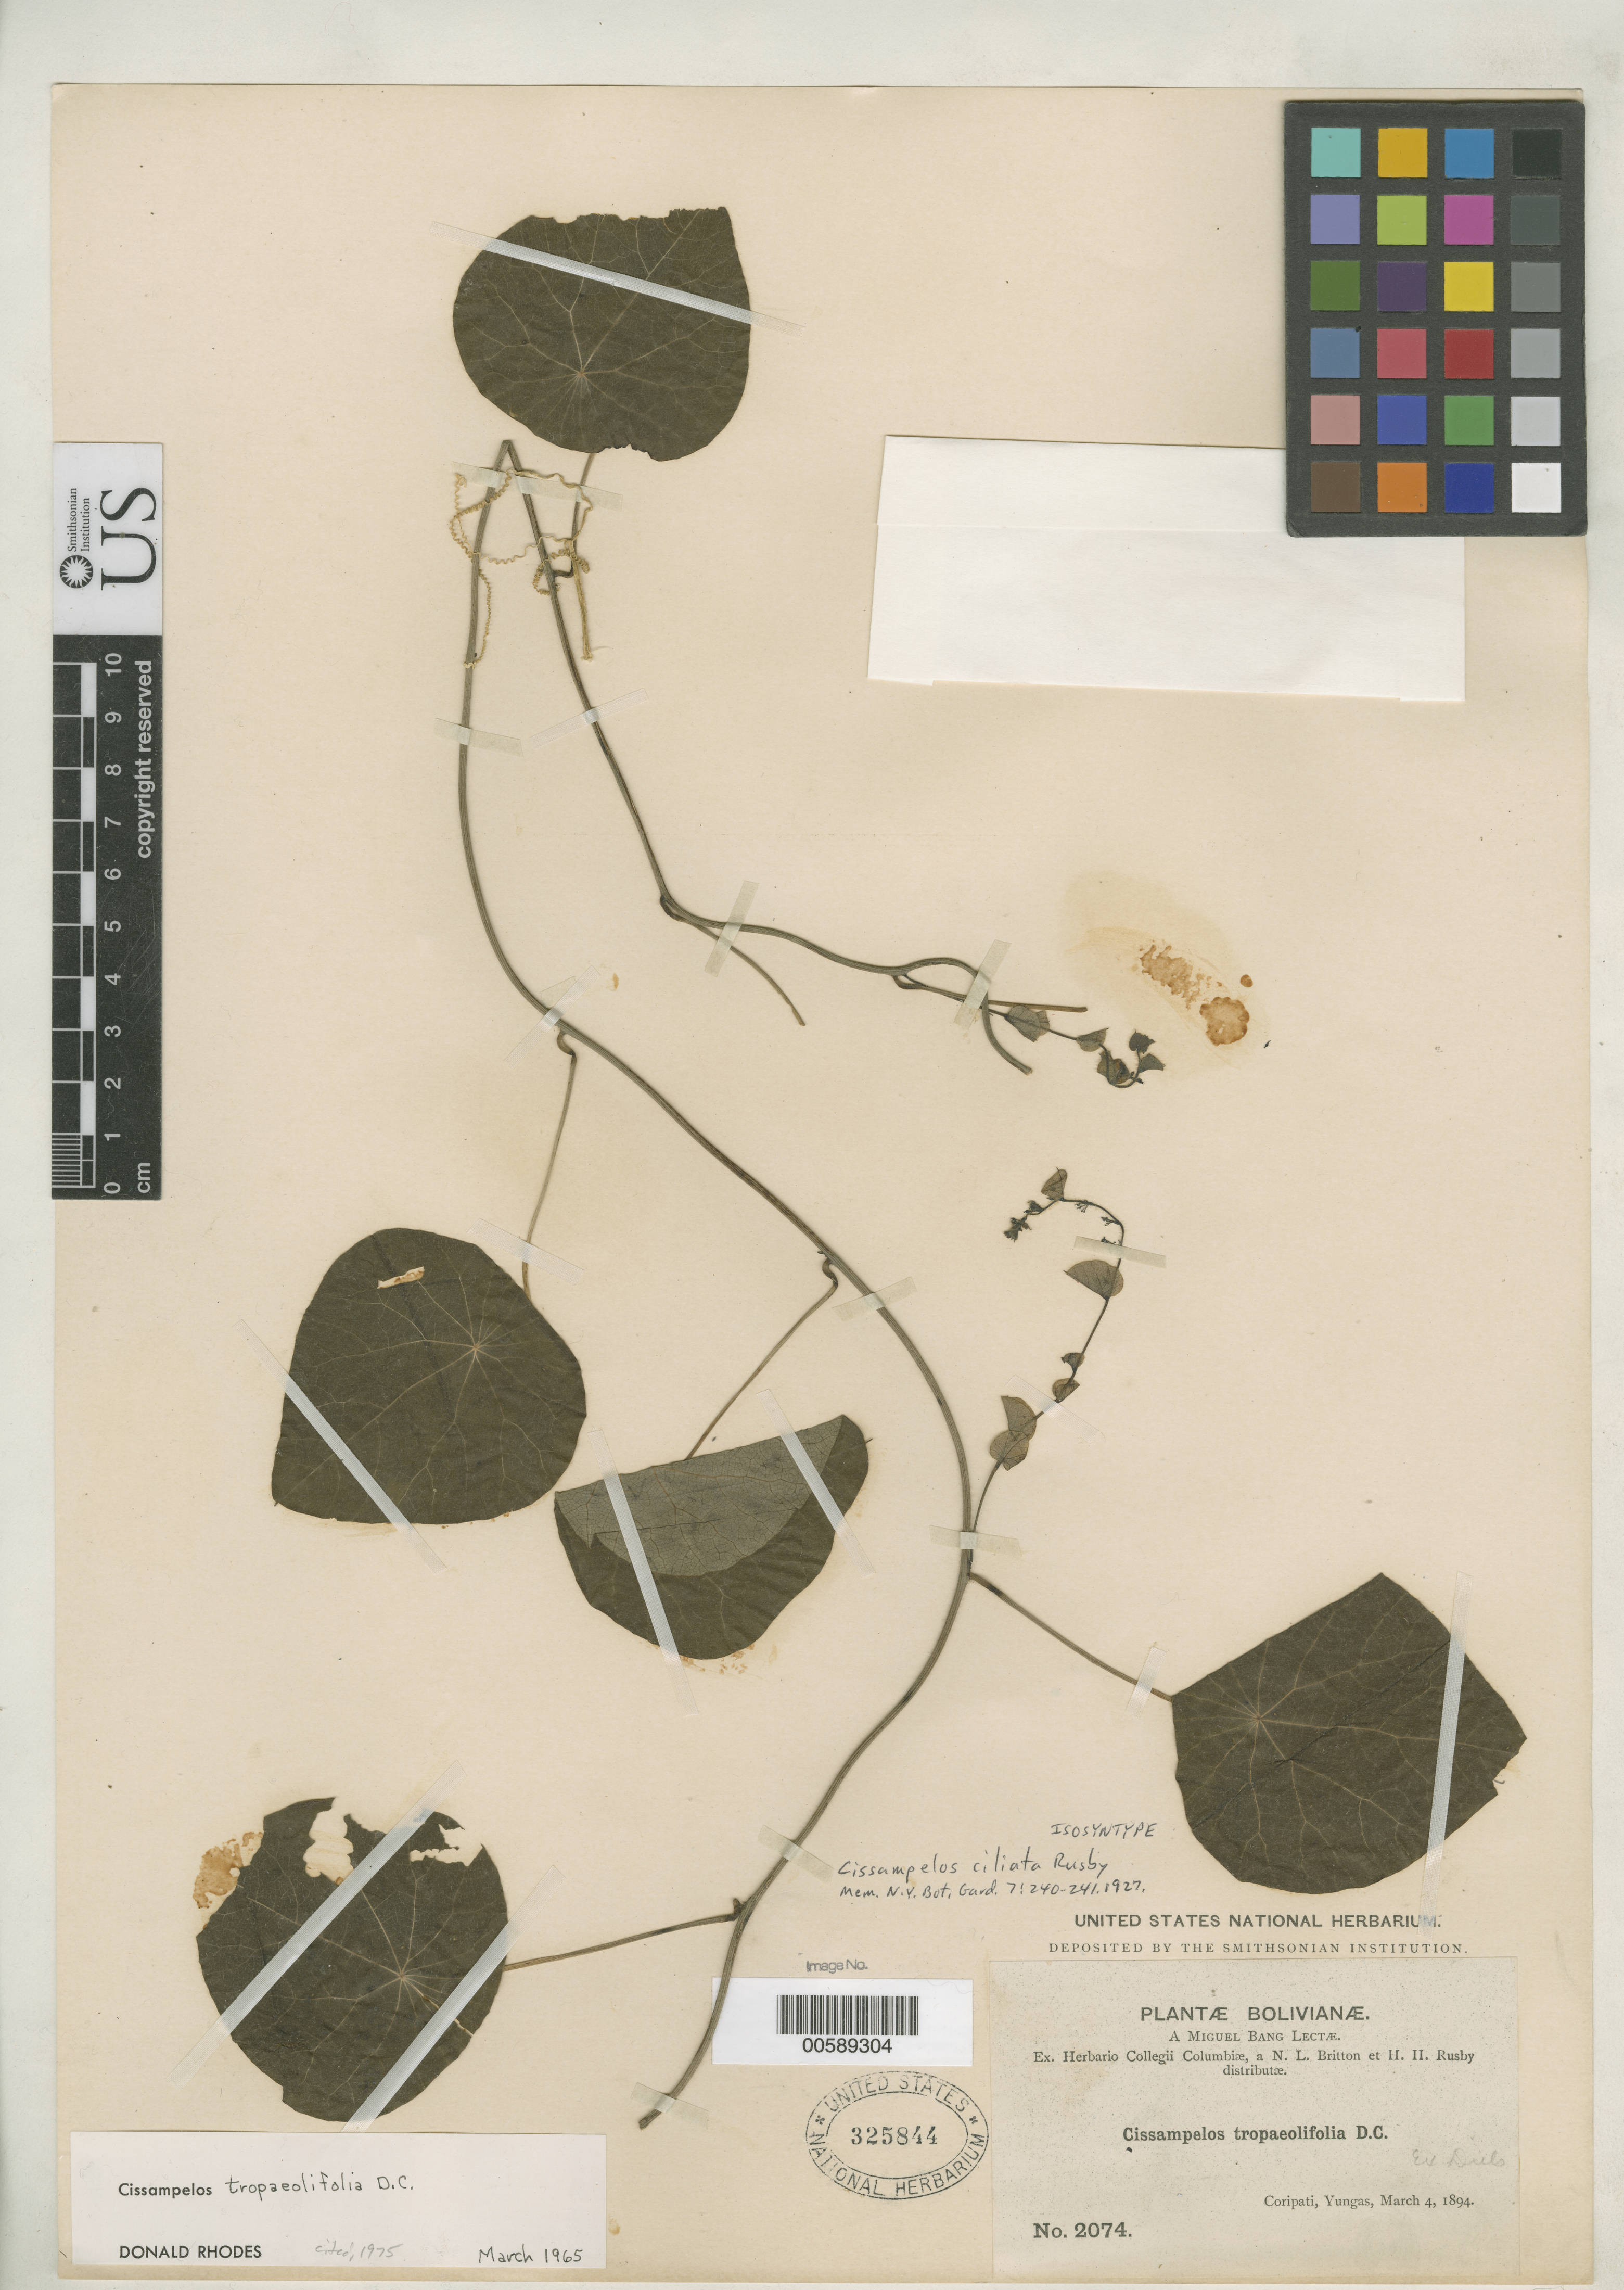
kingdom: Plantae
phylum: Tracheophyta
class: Magnoliopsida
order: Ranunculales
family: Menispermaceae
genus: Cissampelos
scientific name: Cissampelos ciliata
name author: Rusby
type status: Isosyntype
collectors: M. Bang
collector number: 2074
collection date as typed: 04 Mar 1894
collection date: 1894-03-04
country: Bolivia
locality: Coripati, Yungas.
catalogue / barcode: US 325844